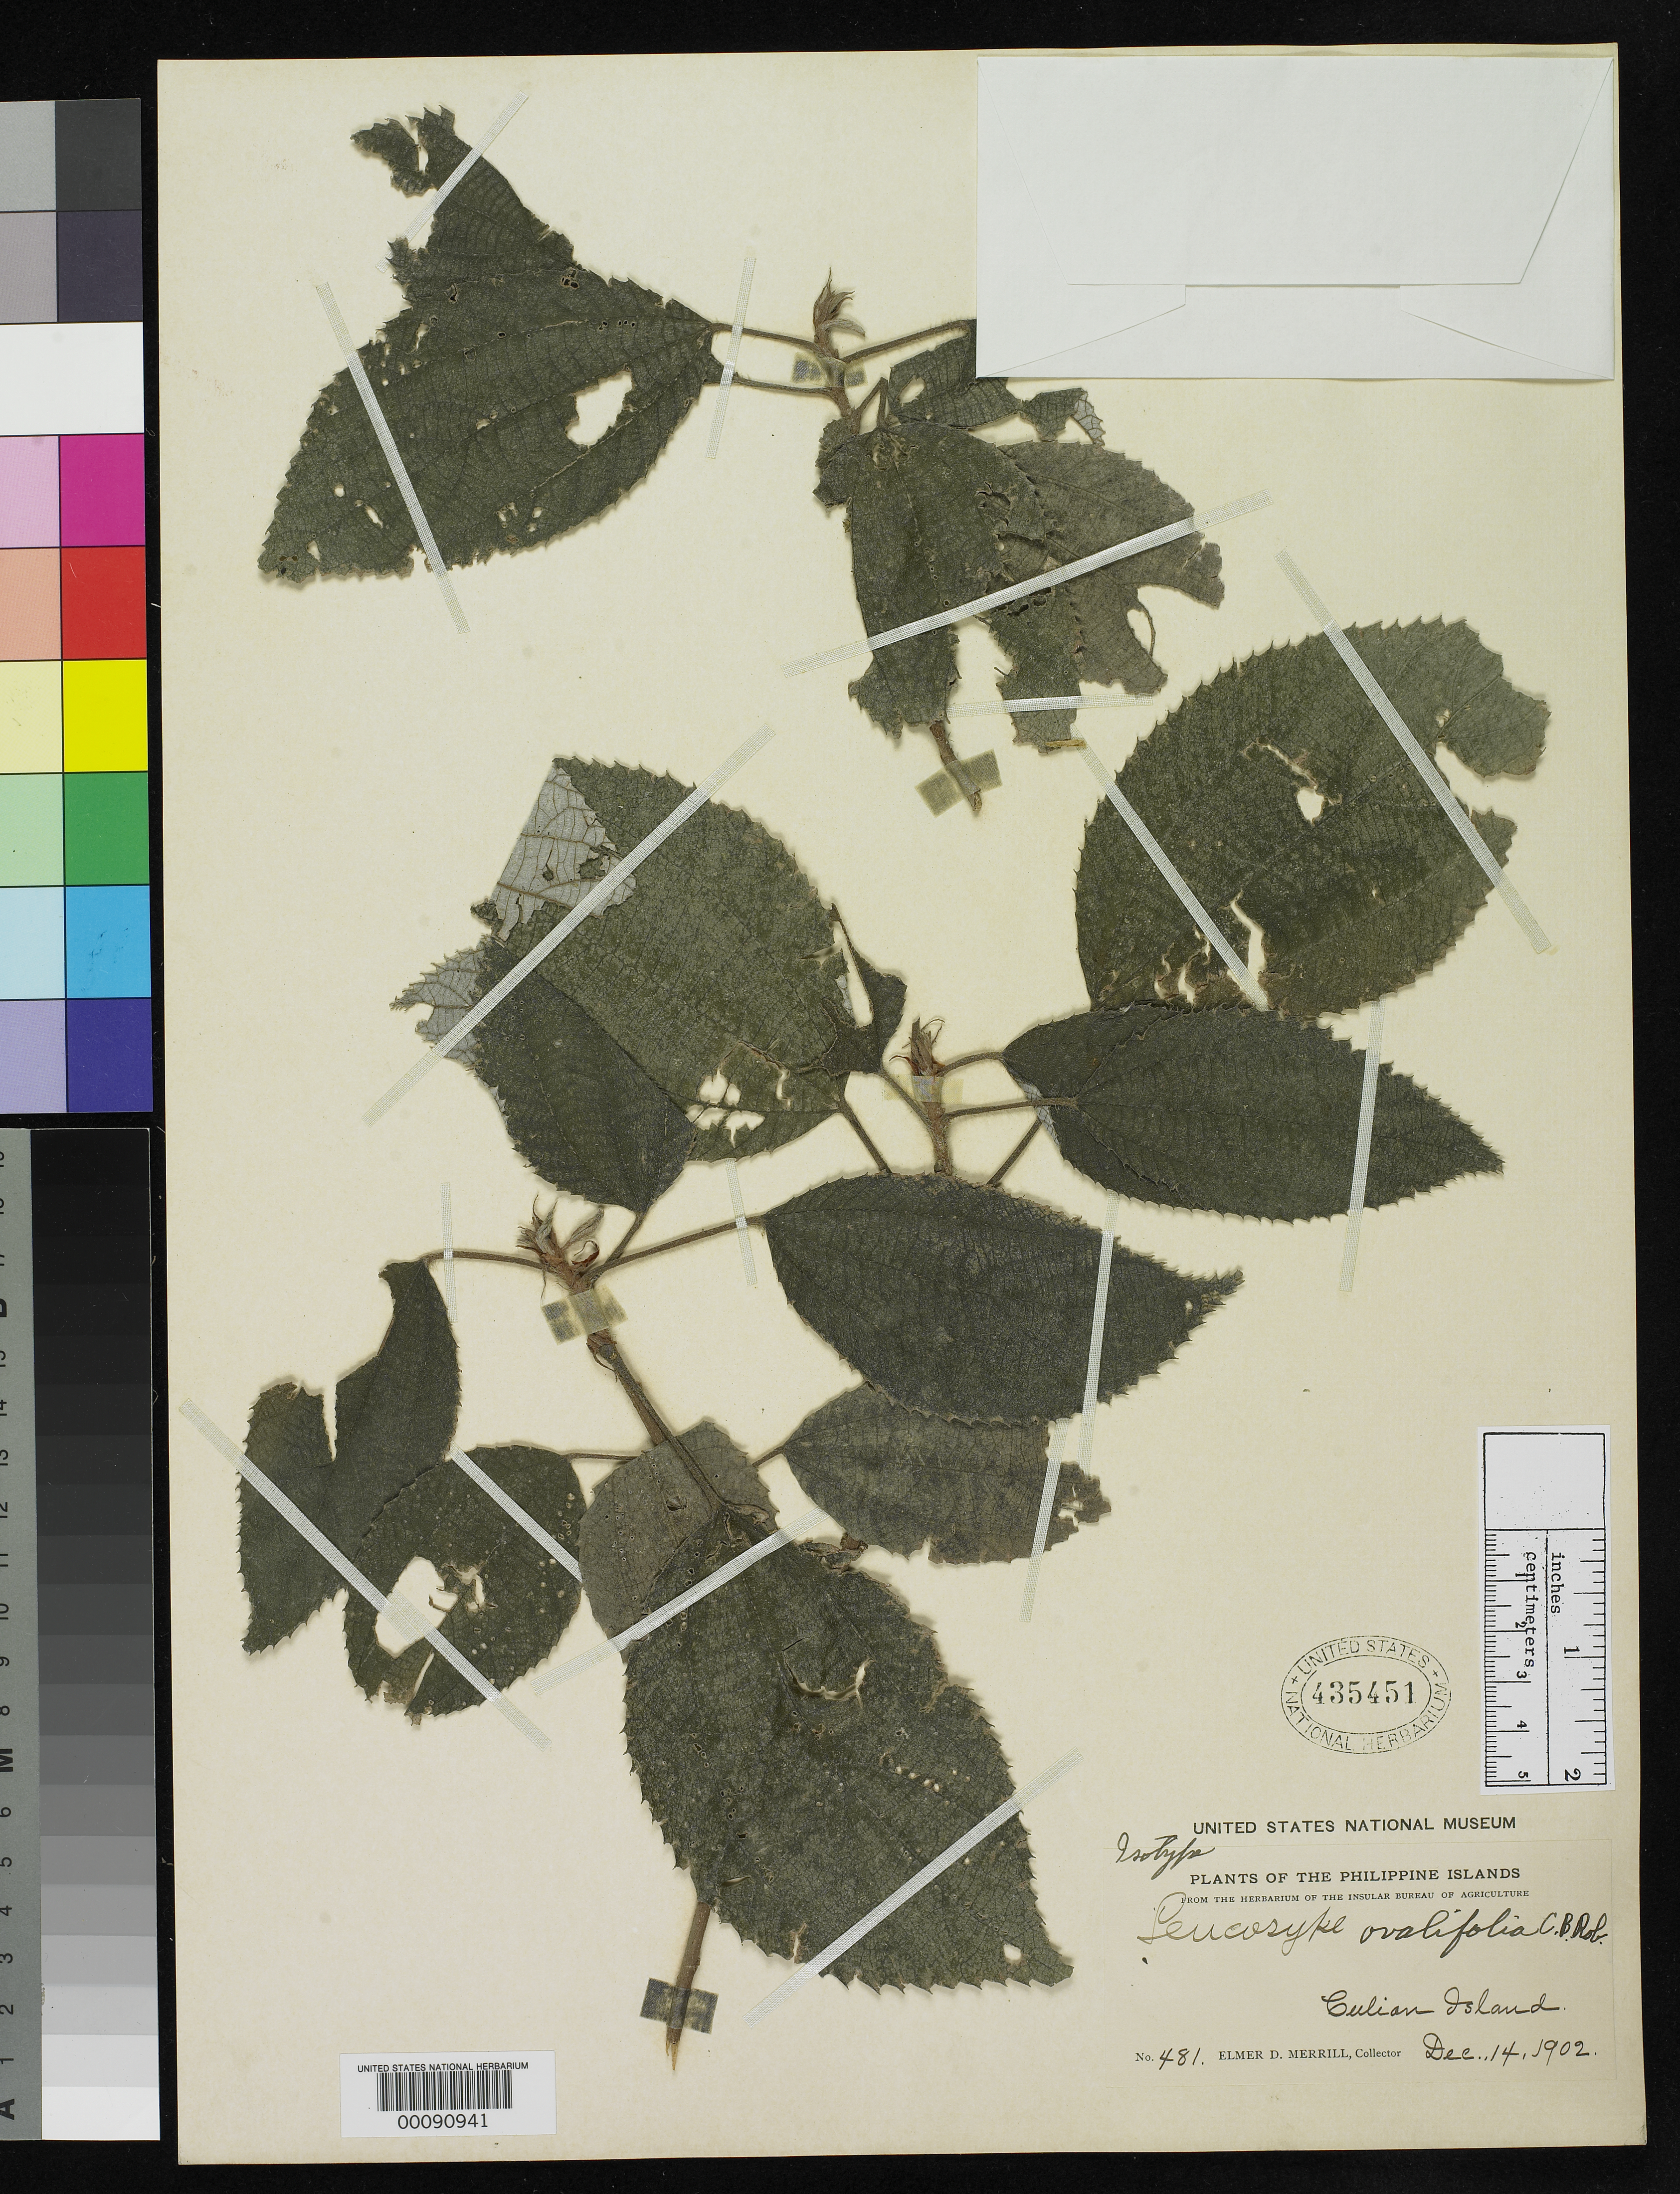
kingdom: Plantae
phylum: Tracheophyta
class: Magnoliopsida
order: Rosales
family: Urticaceae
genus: Leucosyke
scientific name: Leucosyke ovalifolia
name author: C.B. Rob.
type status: Isotype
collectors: E. D. Merrill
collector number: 481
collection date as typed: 14 Dec 1902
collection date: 1902-12-14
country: Philippines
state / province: Mimaropa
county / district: Palawan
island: Culion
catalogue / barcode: US 435451